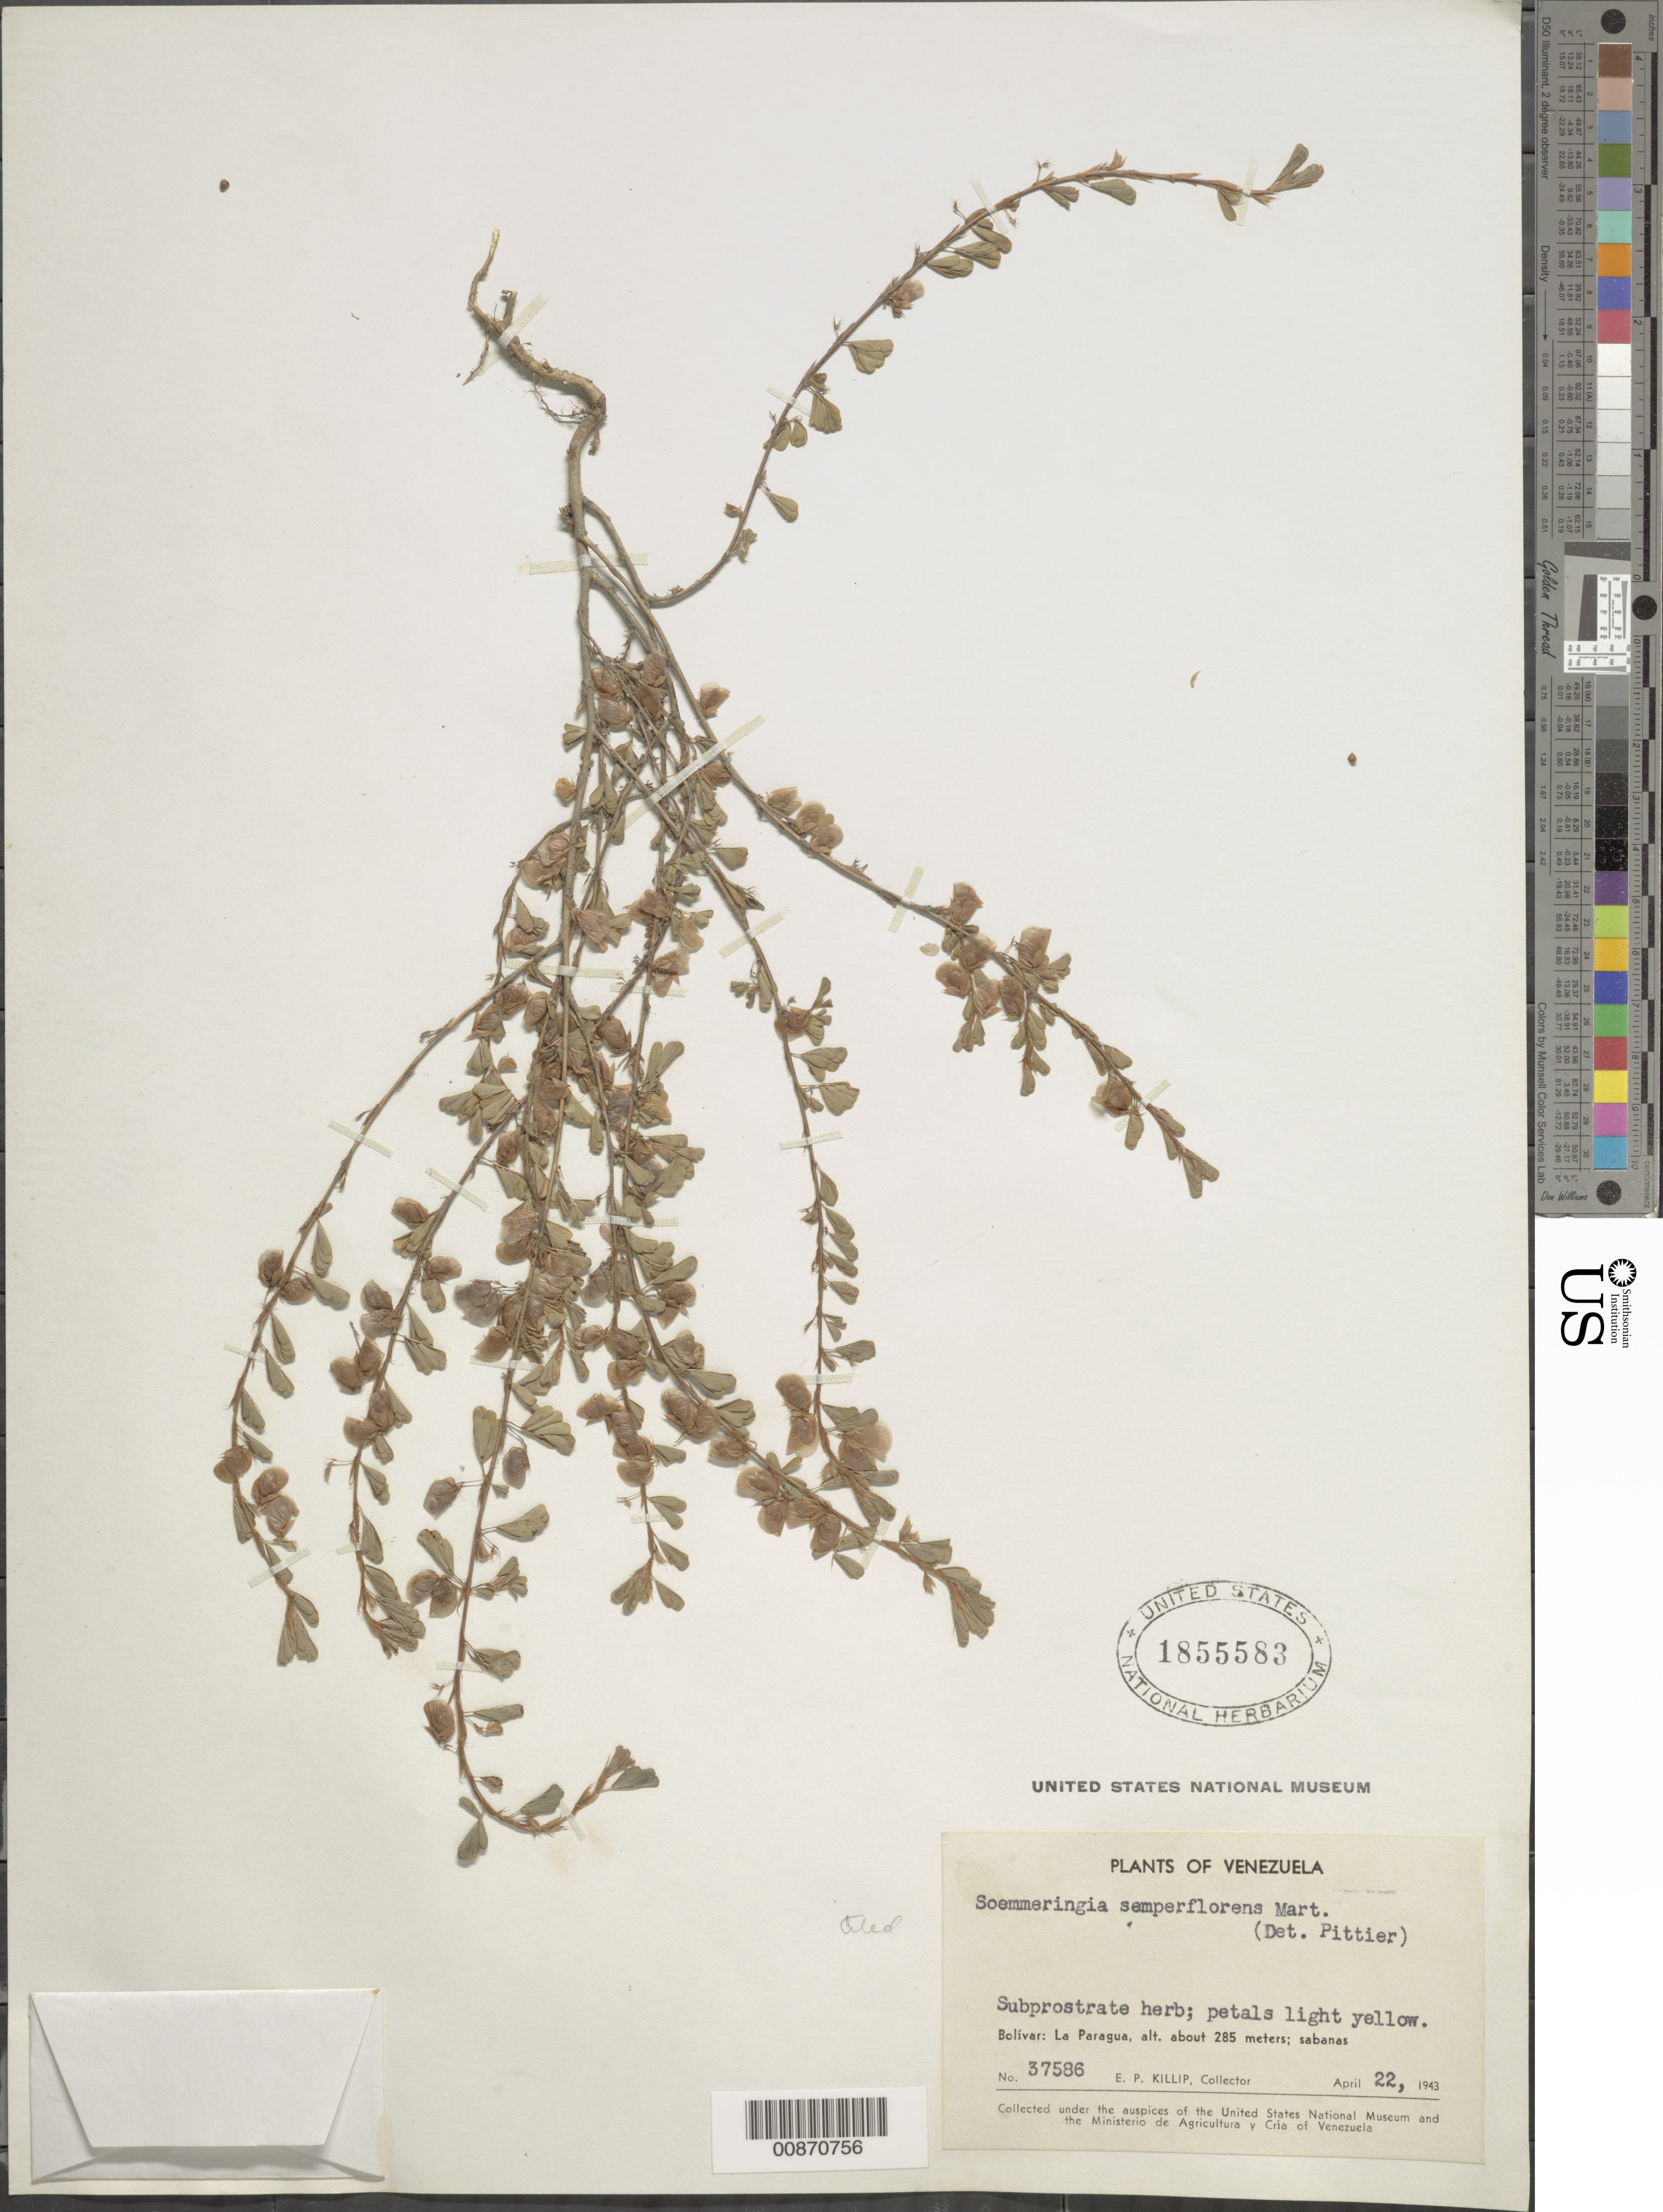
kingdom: Plantae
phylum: Tracheophyta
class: Magnoliopsida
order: Fabales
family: Fabaceae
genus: Soemmeringia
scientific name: Soemmeringia semperflorens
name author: Mart.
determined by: Pittier, Henri F.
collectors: E. P. Killip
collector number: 37586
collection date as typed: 22-Apr-43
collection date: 1943-04-22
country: Venezuela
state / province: Bolívar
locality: La Paragua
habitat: savanna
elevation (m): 285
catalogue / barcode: US 1855583